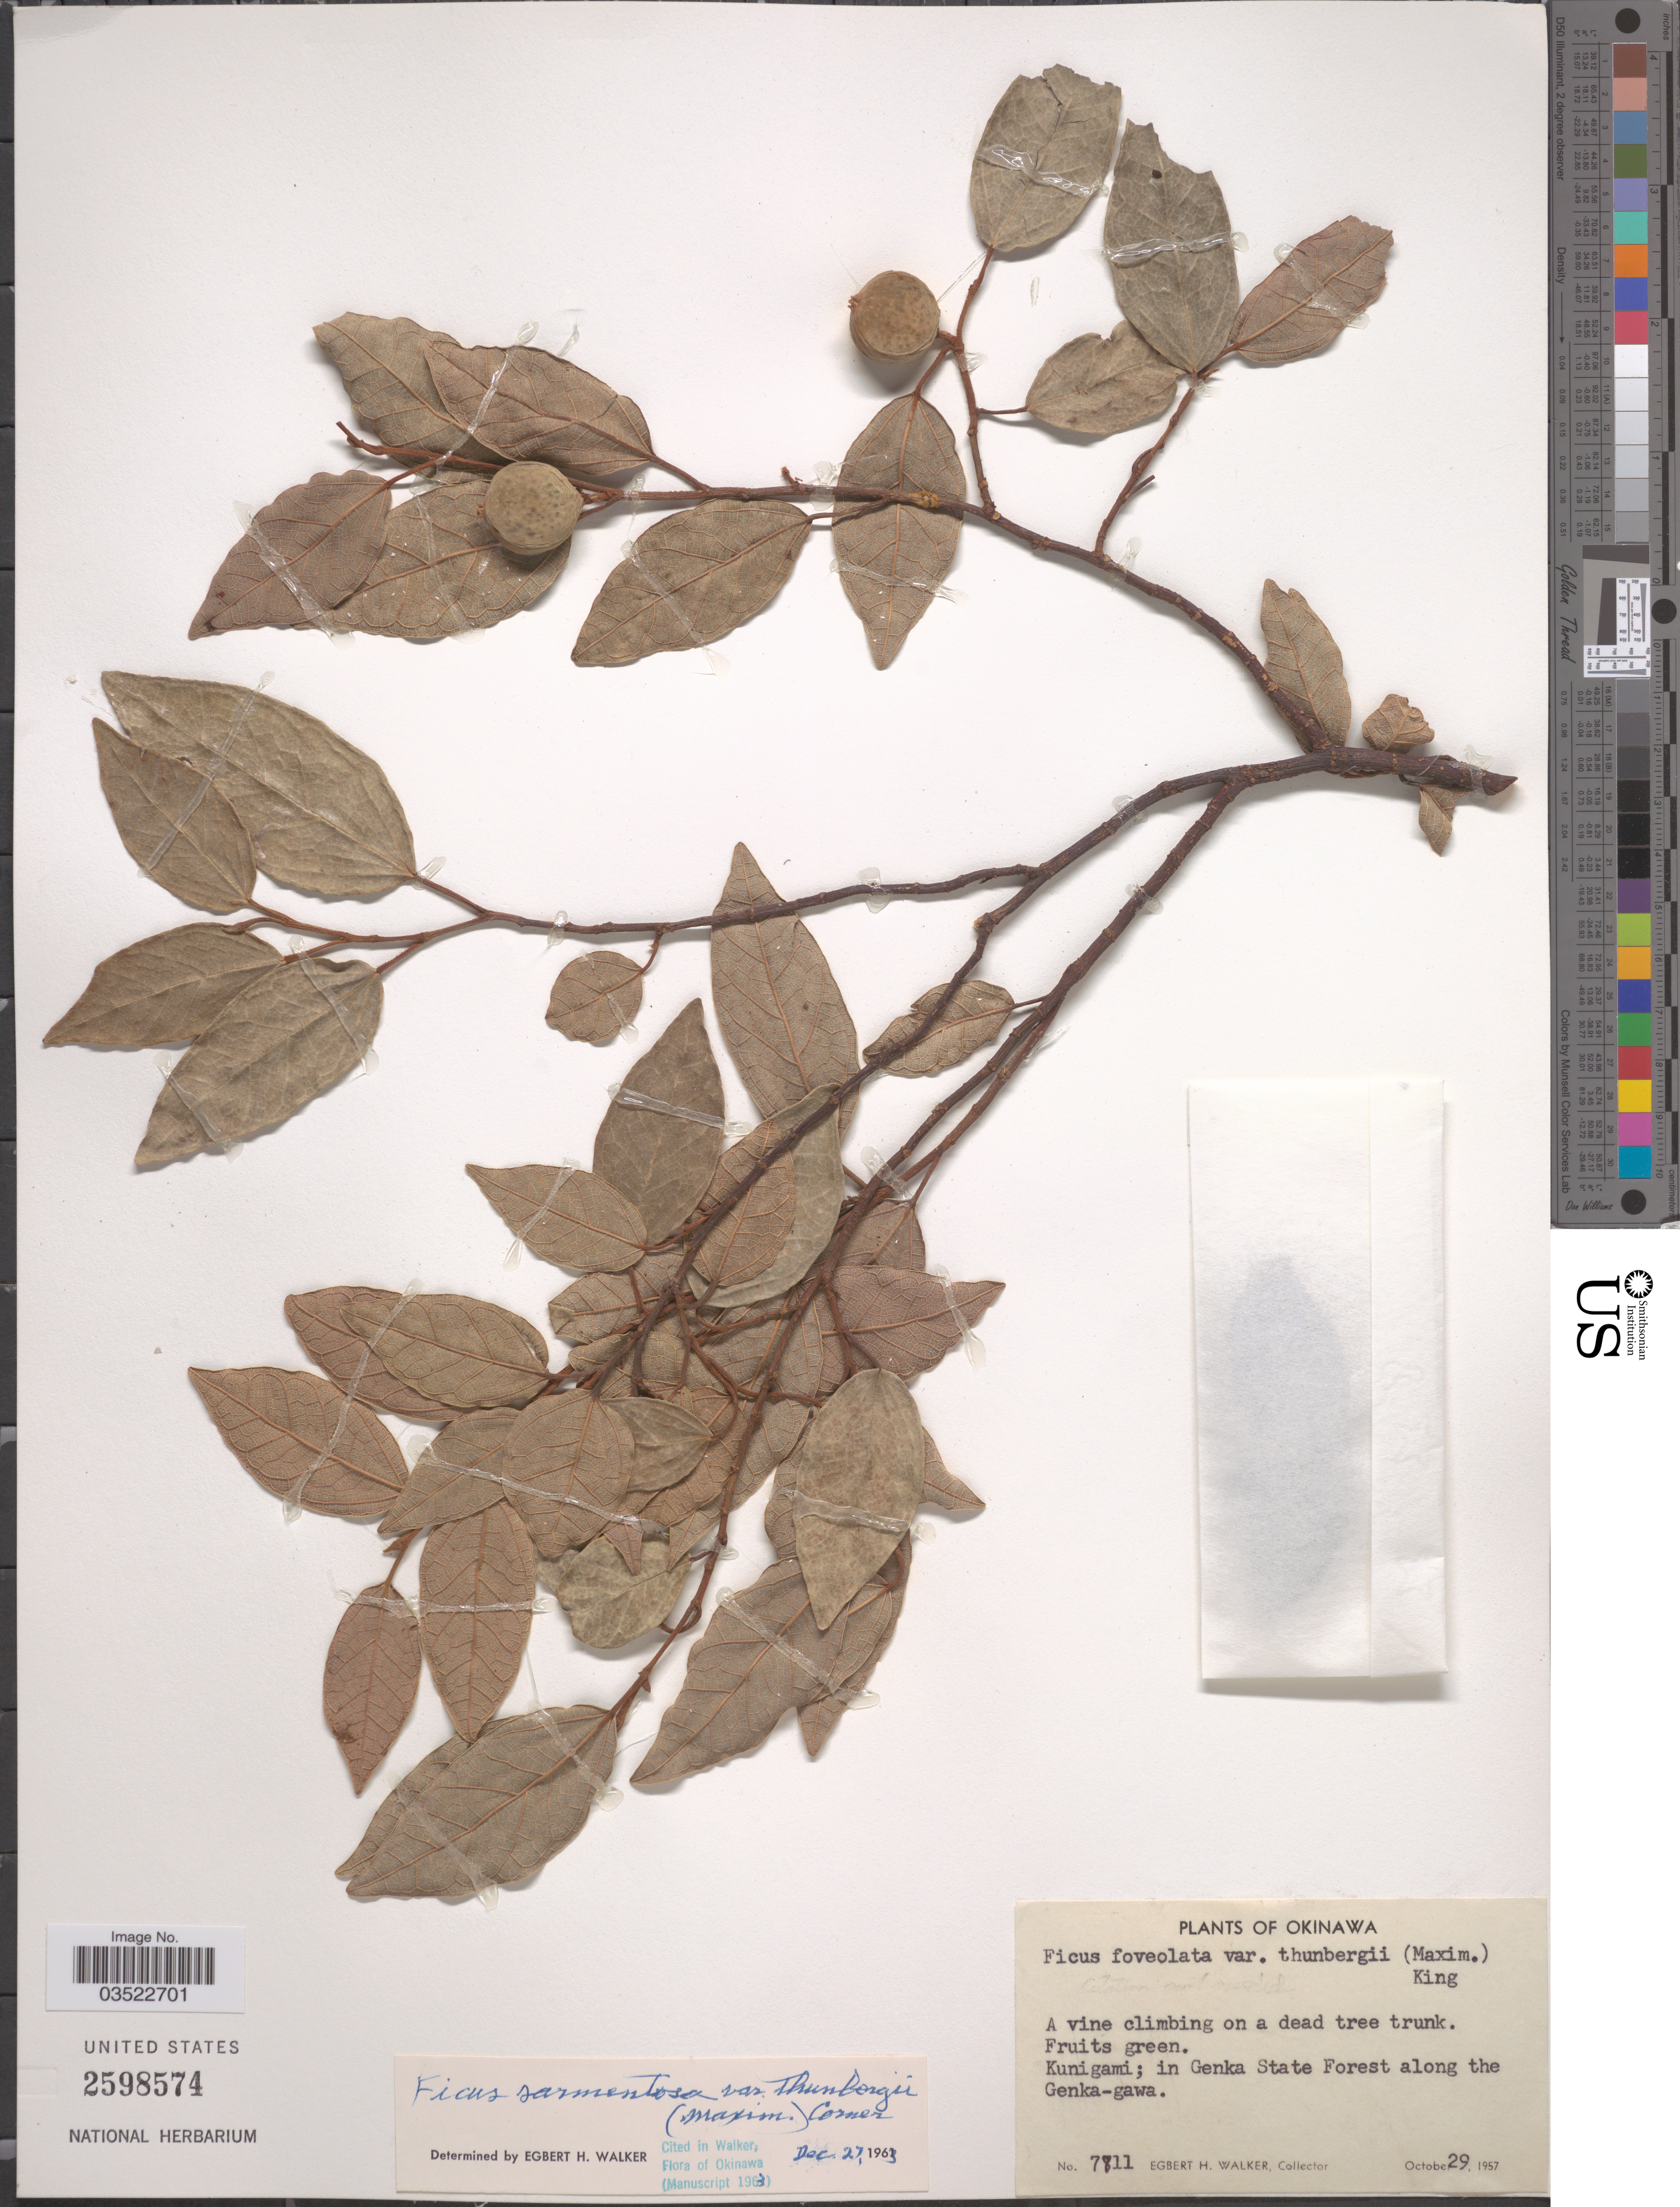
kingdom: Plantae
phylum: Tracheophyta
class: Magnoliopsida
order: Rosales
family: Moraceae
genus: Ficus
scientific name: Ficus sarmentosa var. thunbergii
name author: (Maxim.) Corner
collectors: E. H. Walker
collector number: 7811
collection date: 1957-10-29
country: Japan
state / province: Okinawa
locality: Kunigami; in Genka State Forest along the Genka-gawa.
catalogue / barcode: US 2598574